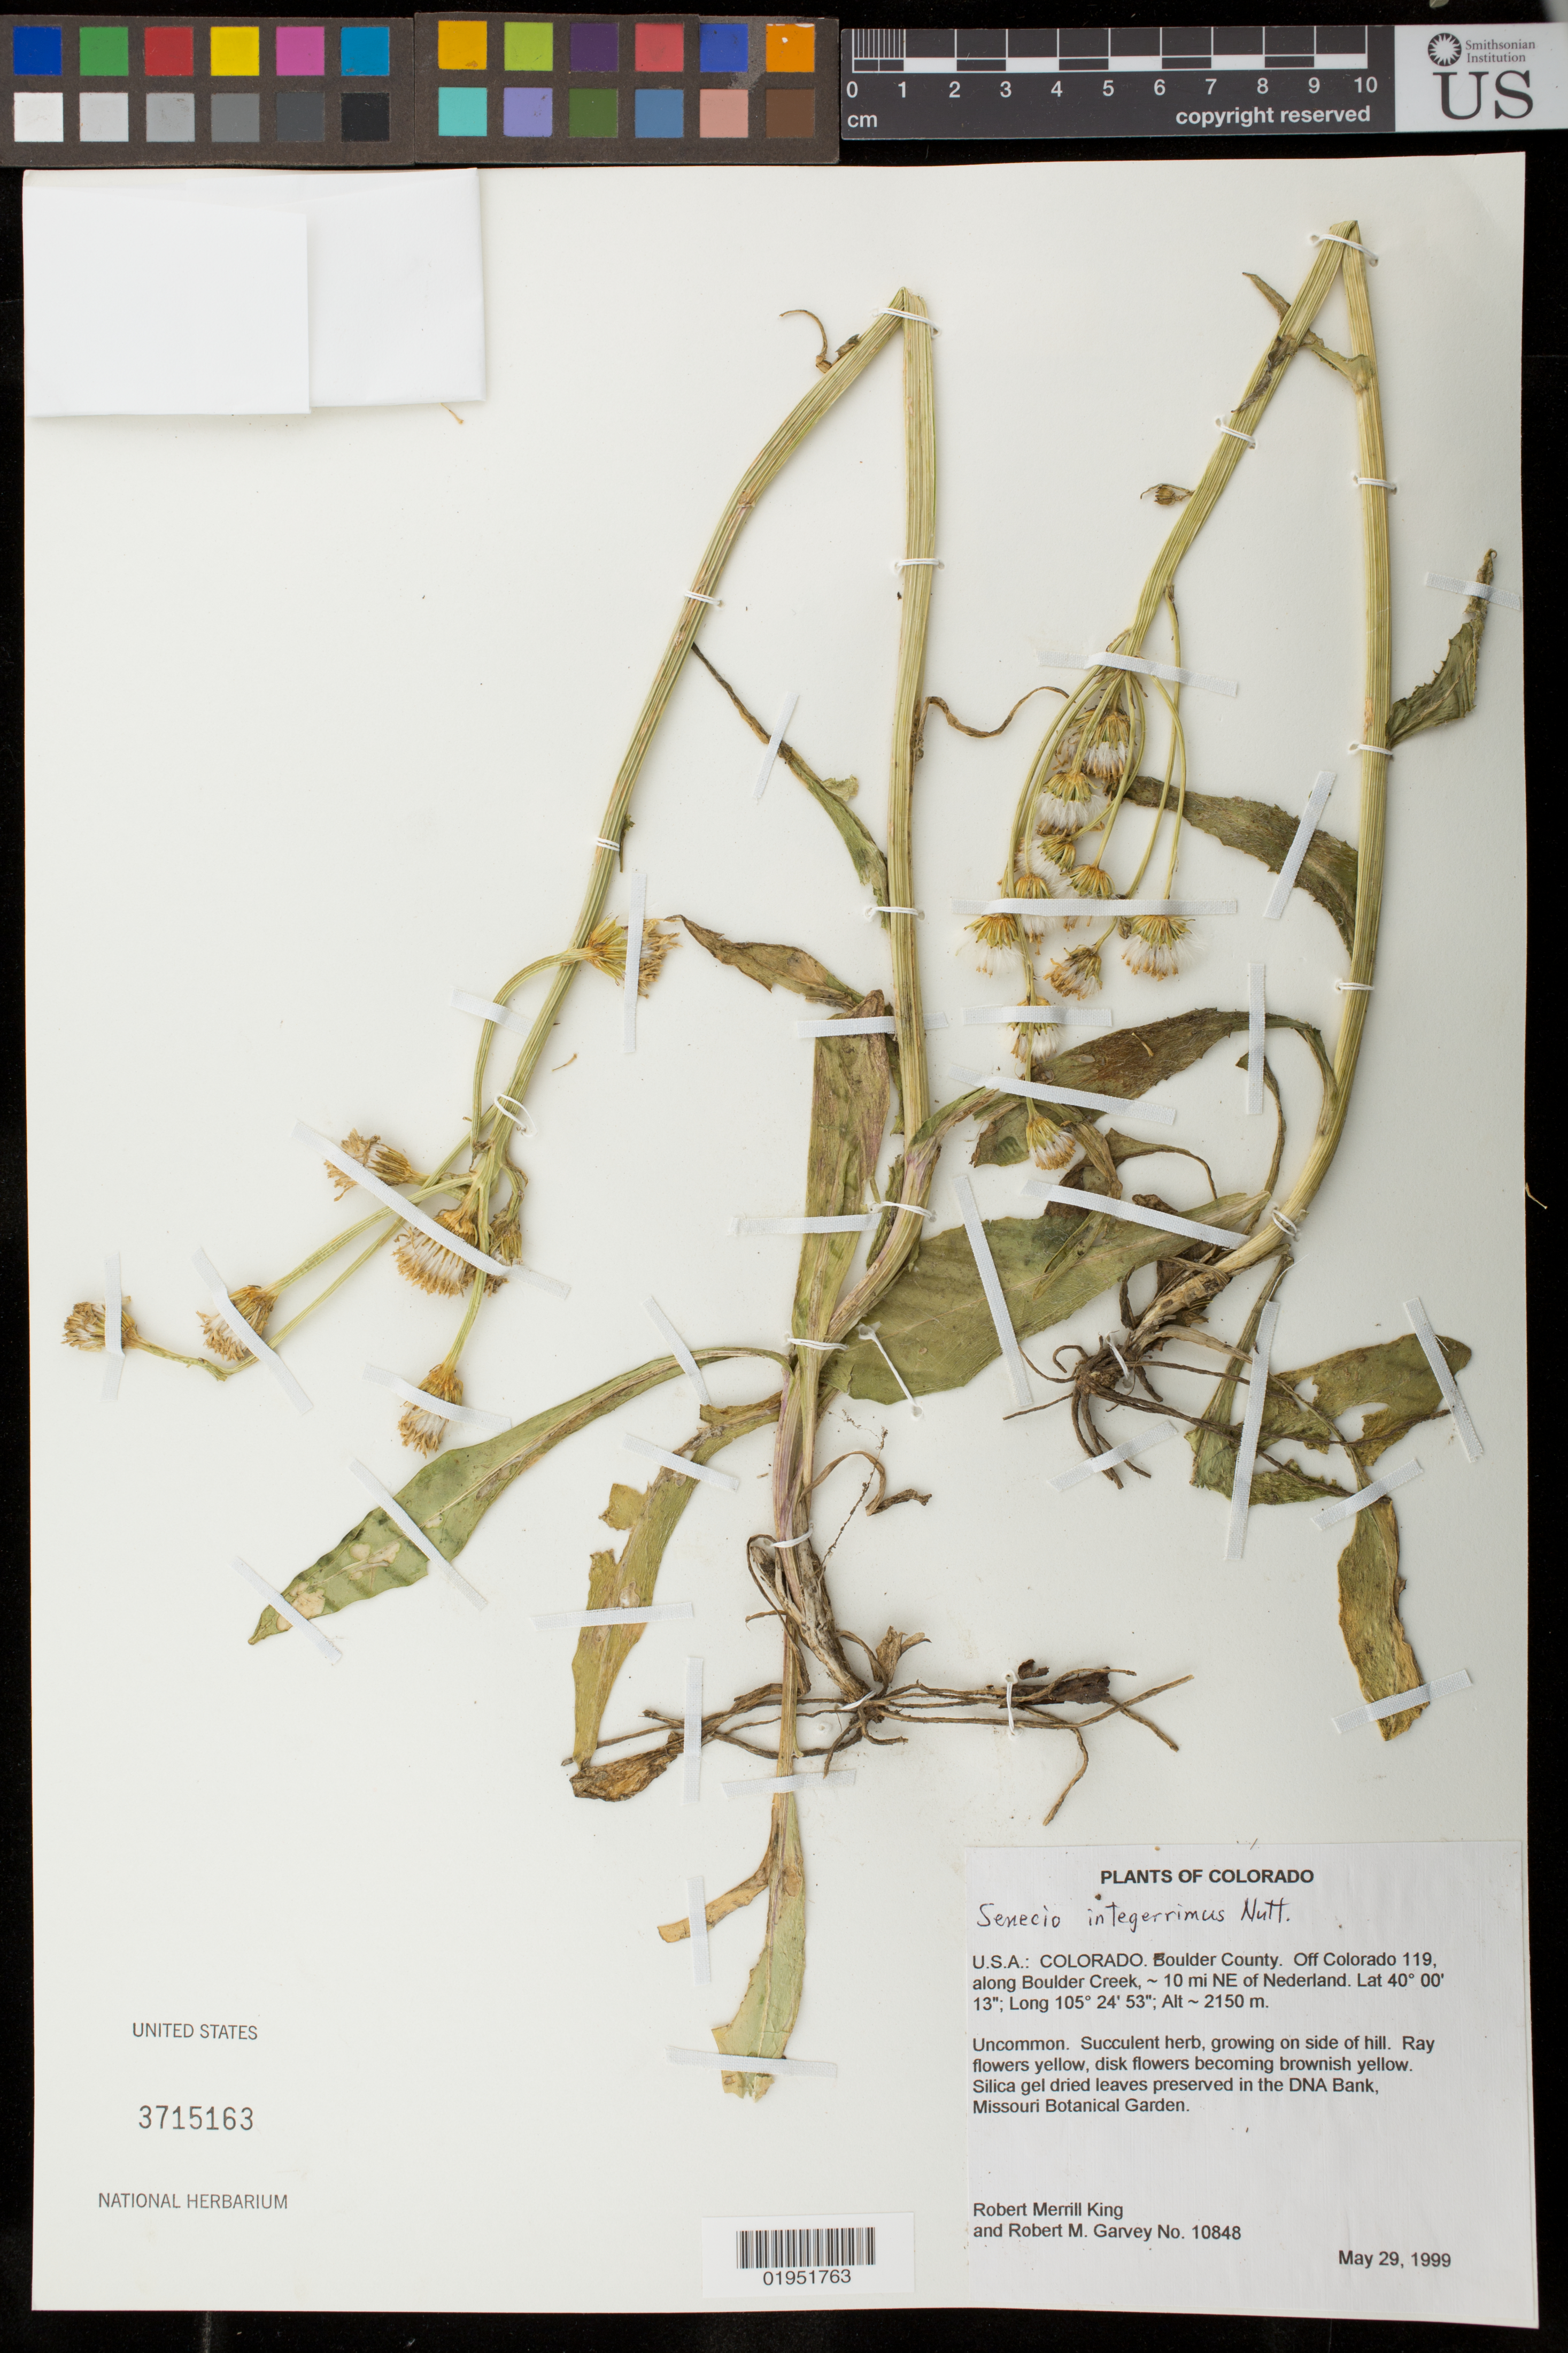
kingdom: Plantae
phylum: Tracheophyta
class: Magnoliopsida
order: Asterales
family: Asteraceae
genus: Senecio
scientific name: Senecio integerrimus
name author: Nutt.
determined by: Robinson, Harold E., (US)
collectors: R. M. King & R. Garvey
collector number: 10848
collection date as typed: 29 May 1999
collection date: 1999-05-29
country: United States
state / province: Colorado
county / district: Boulder Co.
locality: Off Colorado 119, along Boulder Creek, ca. 10 mi NE of Nederland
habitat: Growing on side of hill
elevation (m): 2150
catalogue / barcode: US 3715163